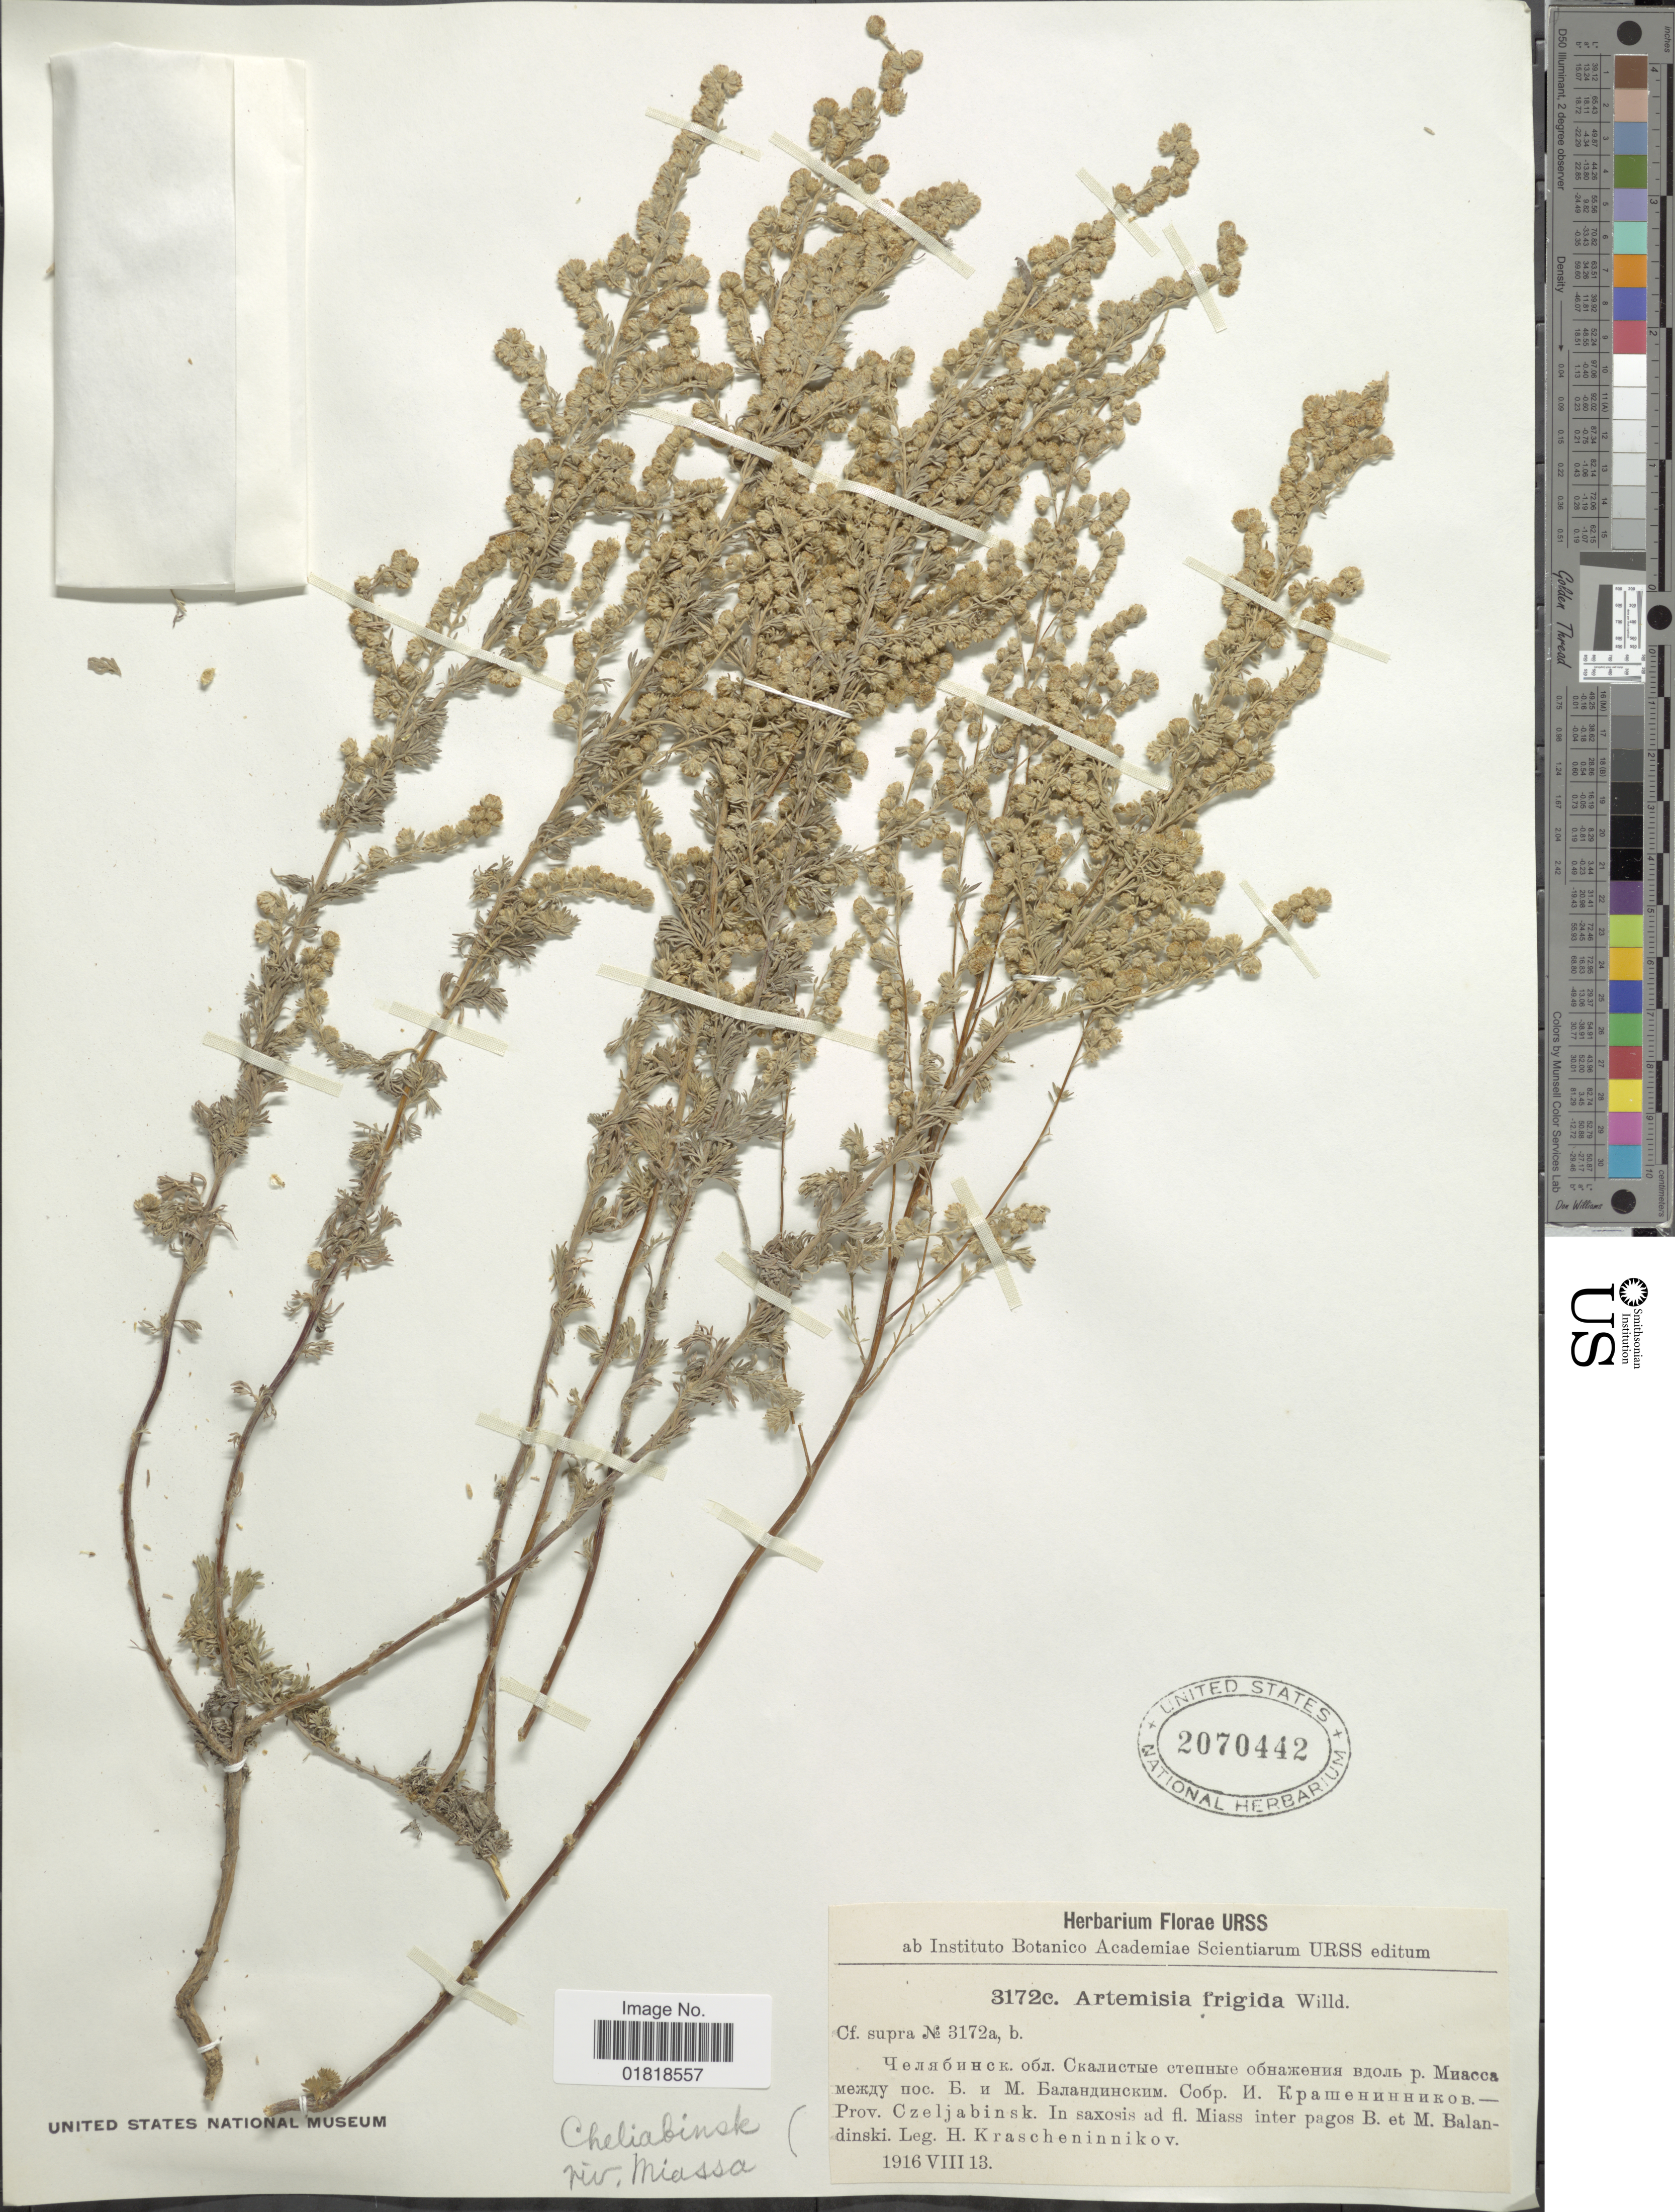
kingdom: Plantae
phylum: Tracheophyta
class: Magnoliopsida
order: Asterales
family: Asteraceae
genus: Artemisia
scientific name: Artemisia frigida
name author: Willd.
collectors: H. Krascheninnikov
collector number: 3172c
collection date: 1916-08-13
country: Russian Federation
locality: Prov. Czeljabinsk, in saxosis ad fl. Miass inter pagos B. et M. Balandinski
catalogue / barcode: US 2070442